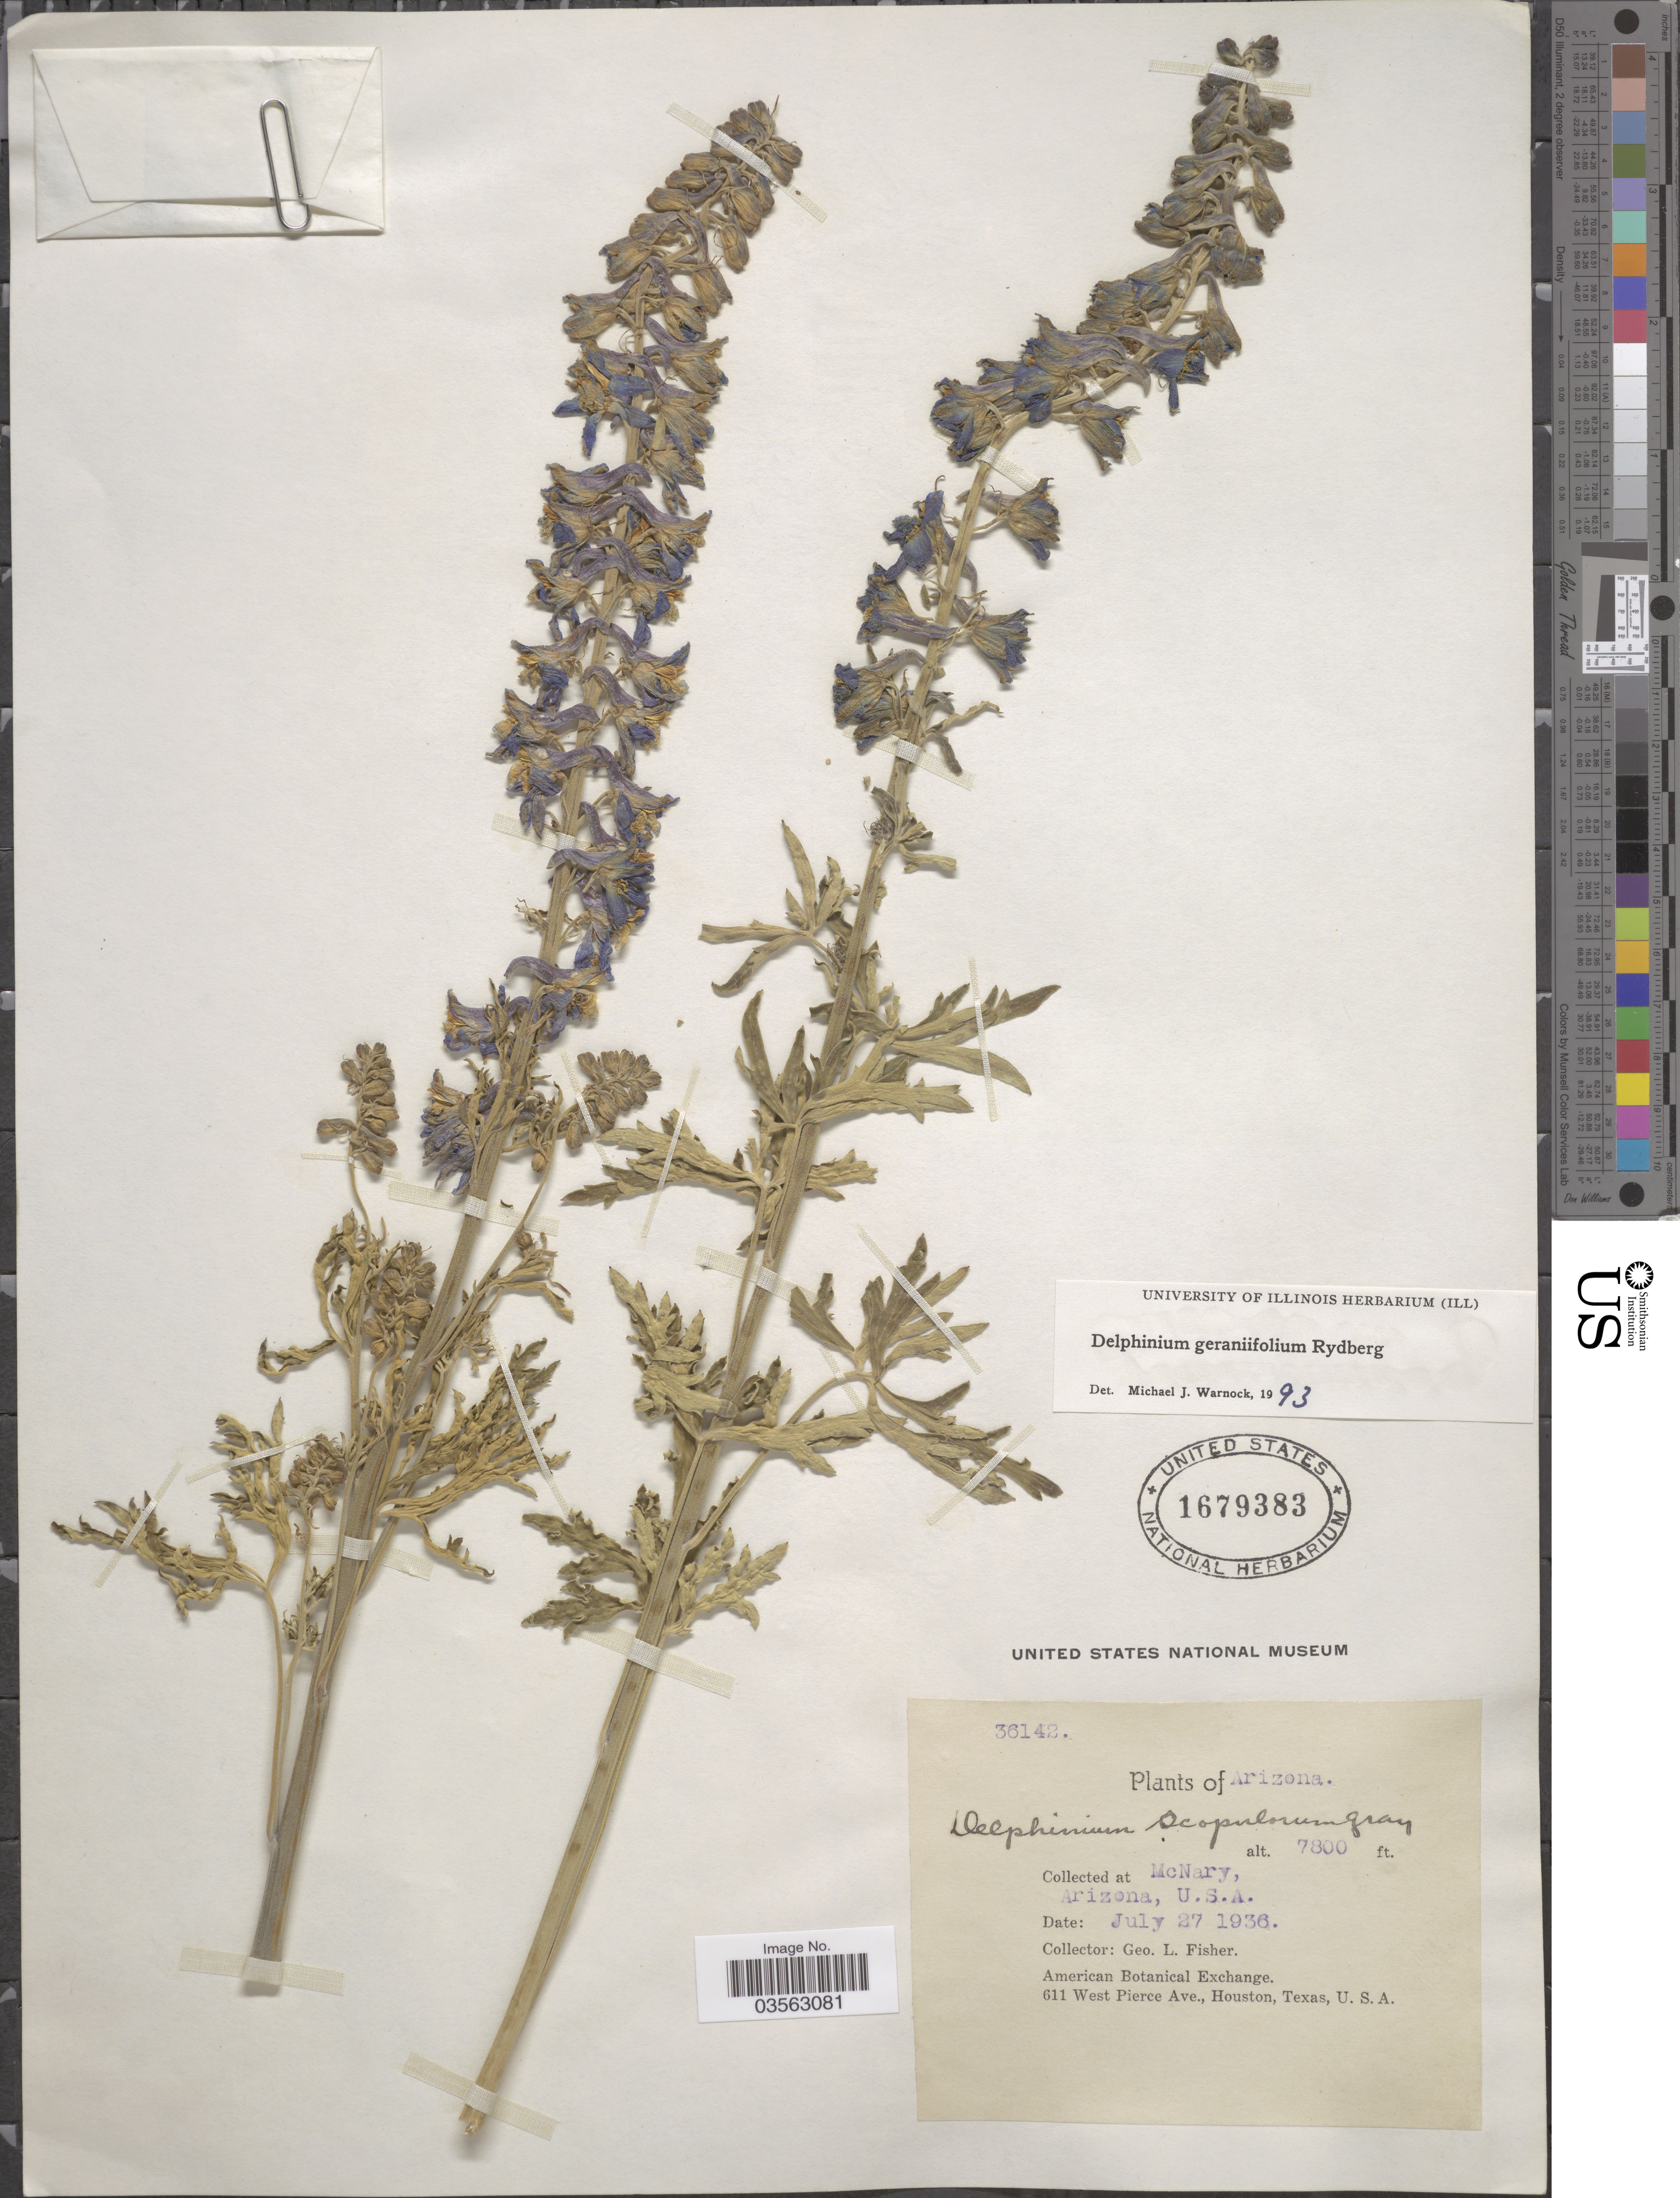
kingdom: Plantae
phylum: Tracheophyta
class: Magnoliopsida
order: Ranunculales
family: Ranunculaceae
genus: Delphinium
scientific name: Delphinium geraniifolium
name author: Rydb.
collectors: G. L. Fisher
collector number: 36142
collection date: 1936-07-27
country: United States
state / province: Arizona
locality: McNary.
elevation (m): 2377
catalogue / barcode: US 1679383